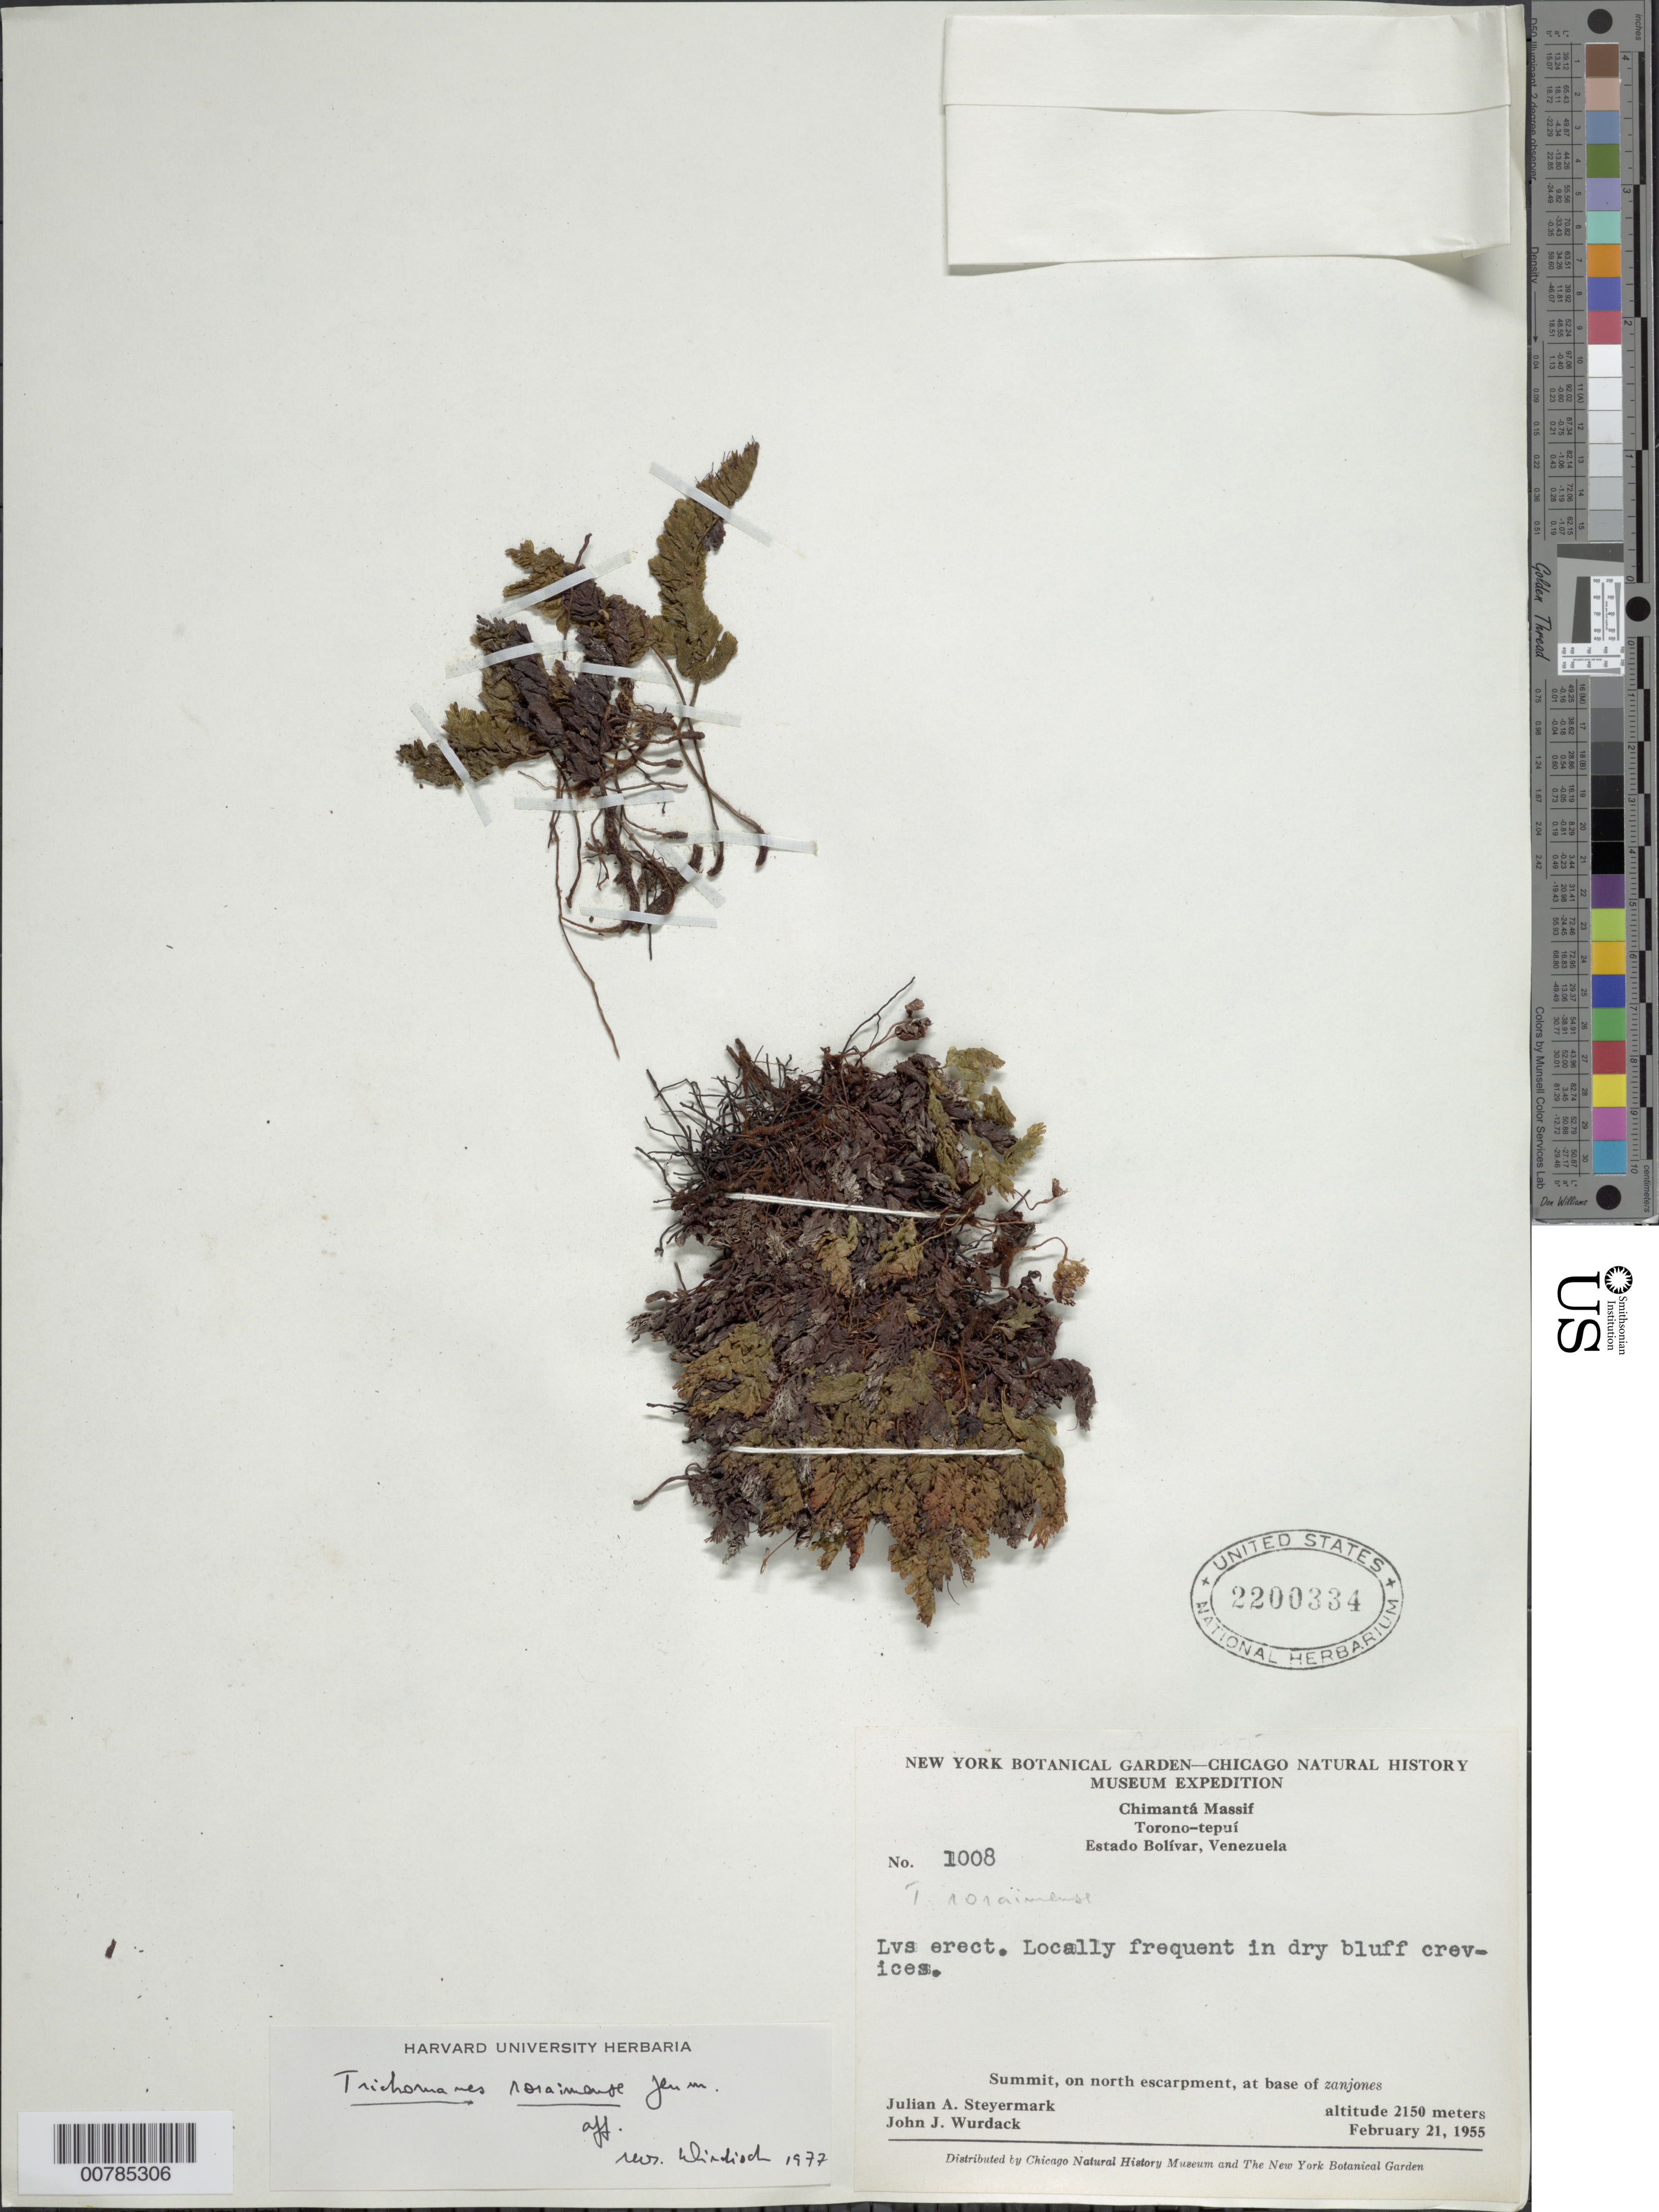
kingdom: Plantae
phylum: Tracheophyta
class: Polypodiopsida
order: Hymenophyllales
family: Hymenophyllaceae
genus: Trichomanes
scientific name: Trichomanes roraimense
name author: Jenman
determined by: Windisch, Paulo Guenter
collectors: J. Steyermark & J. J. Wurdack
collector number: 55 1008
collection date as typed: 21-Feb-55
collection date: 1955-02-21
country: Venezuela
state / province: Bolívar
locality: Chimantá Massif, Torono-tepuí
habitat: N escarpment, in dry bluff crevices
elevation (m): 2150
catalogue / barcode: US 2200334